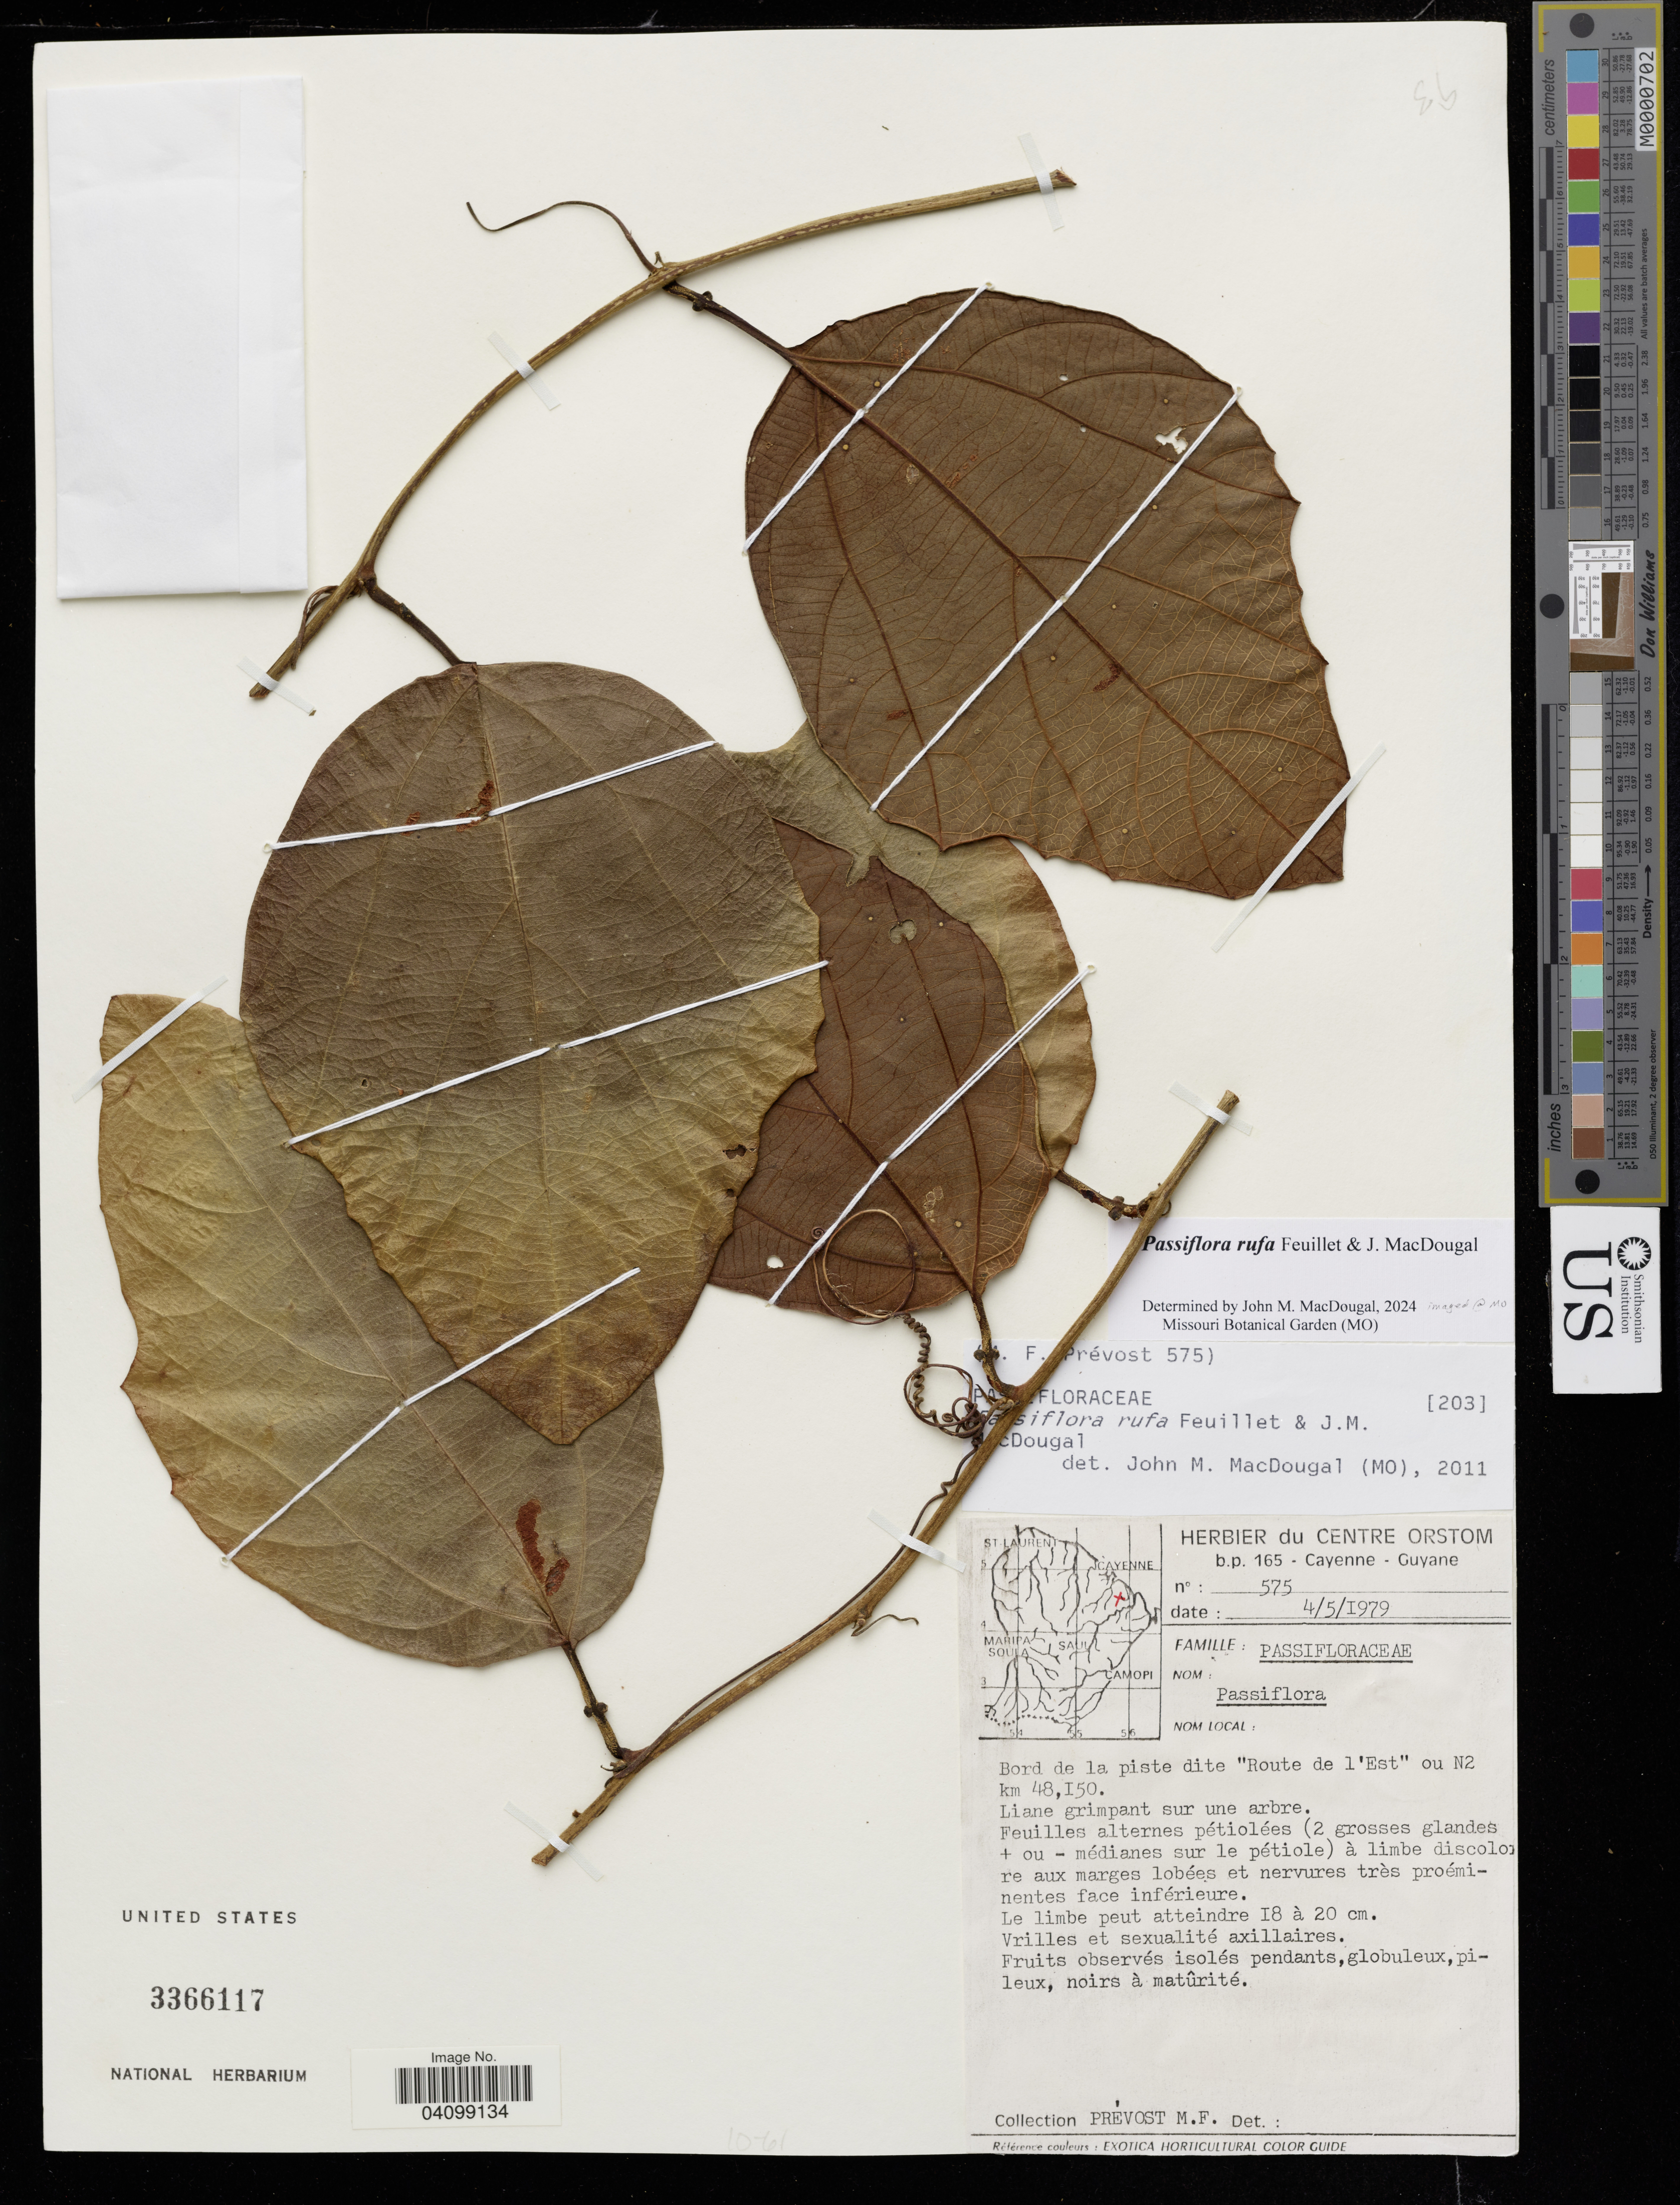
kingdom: Plantae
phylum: Tracheophyta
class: Magnoliopsida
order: Malpighiales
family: Passifloraceae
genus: Passiflora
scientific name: Passiflora rufa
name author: Feuillet & J.M. MacDougal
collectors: M. Prevost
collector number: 575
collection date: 1979-05-04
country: French Guiana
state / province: Cayenne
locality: Bord de la piste dite "Route de l'Est" ou N2 km 48,150.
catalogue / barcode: US 3366117